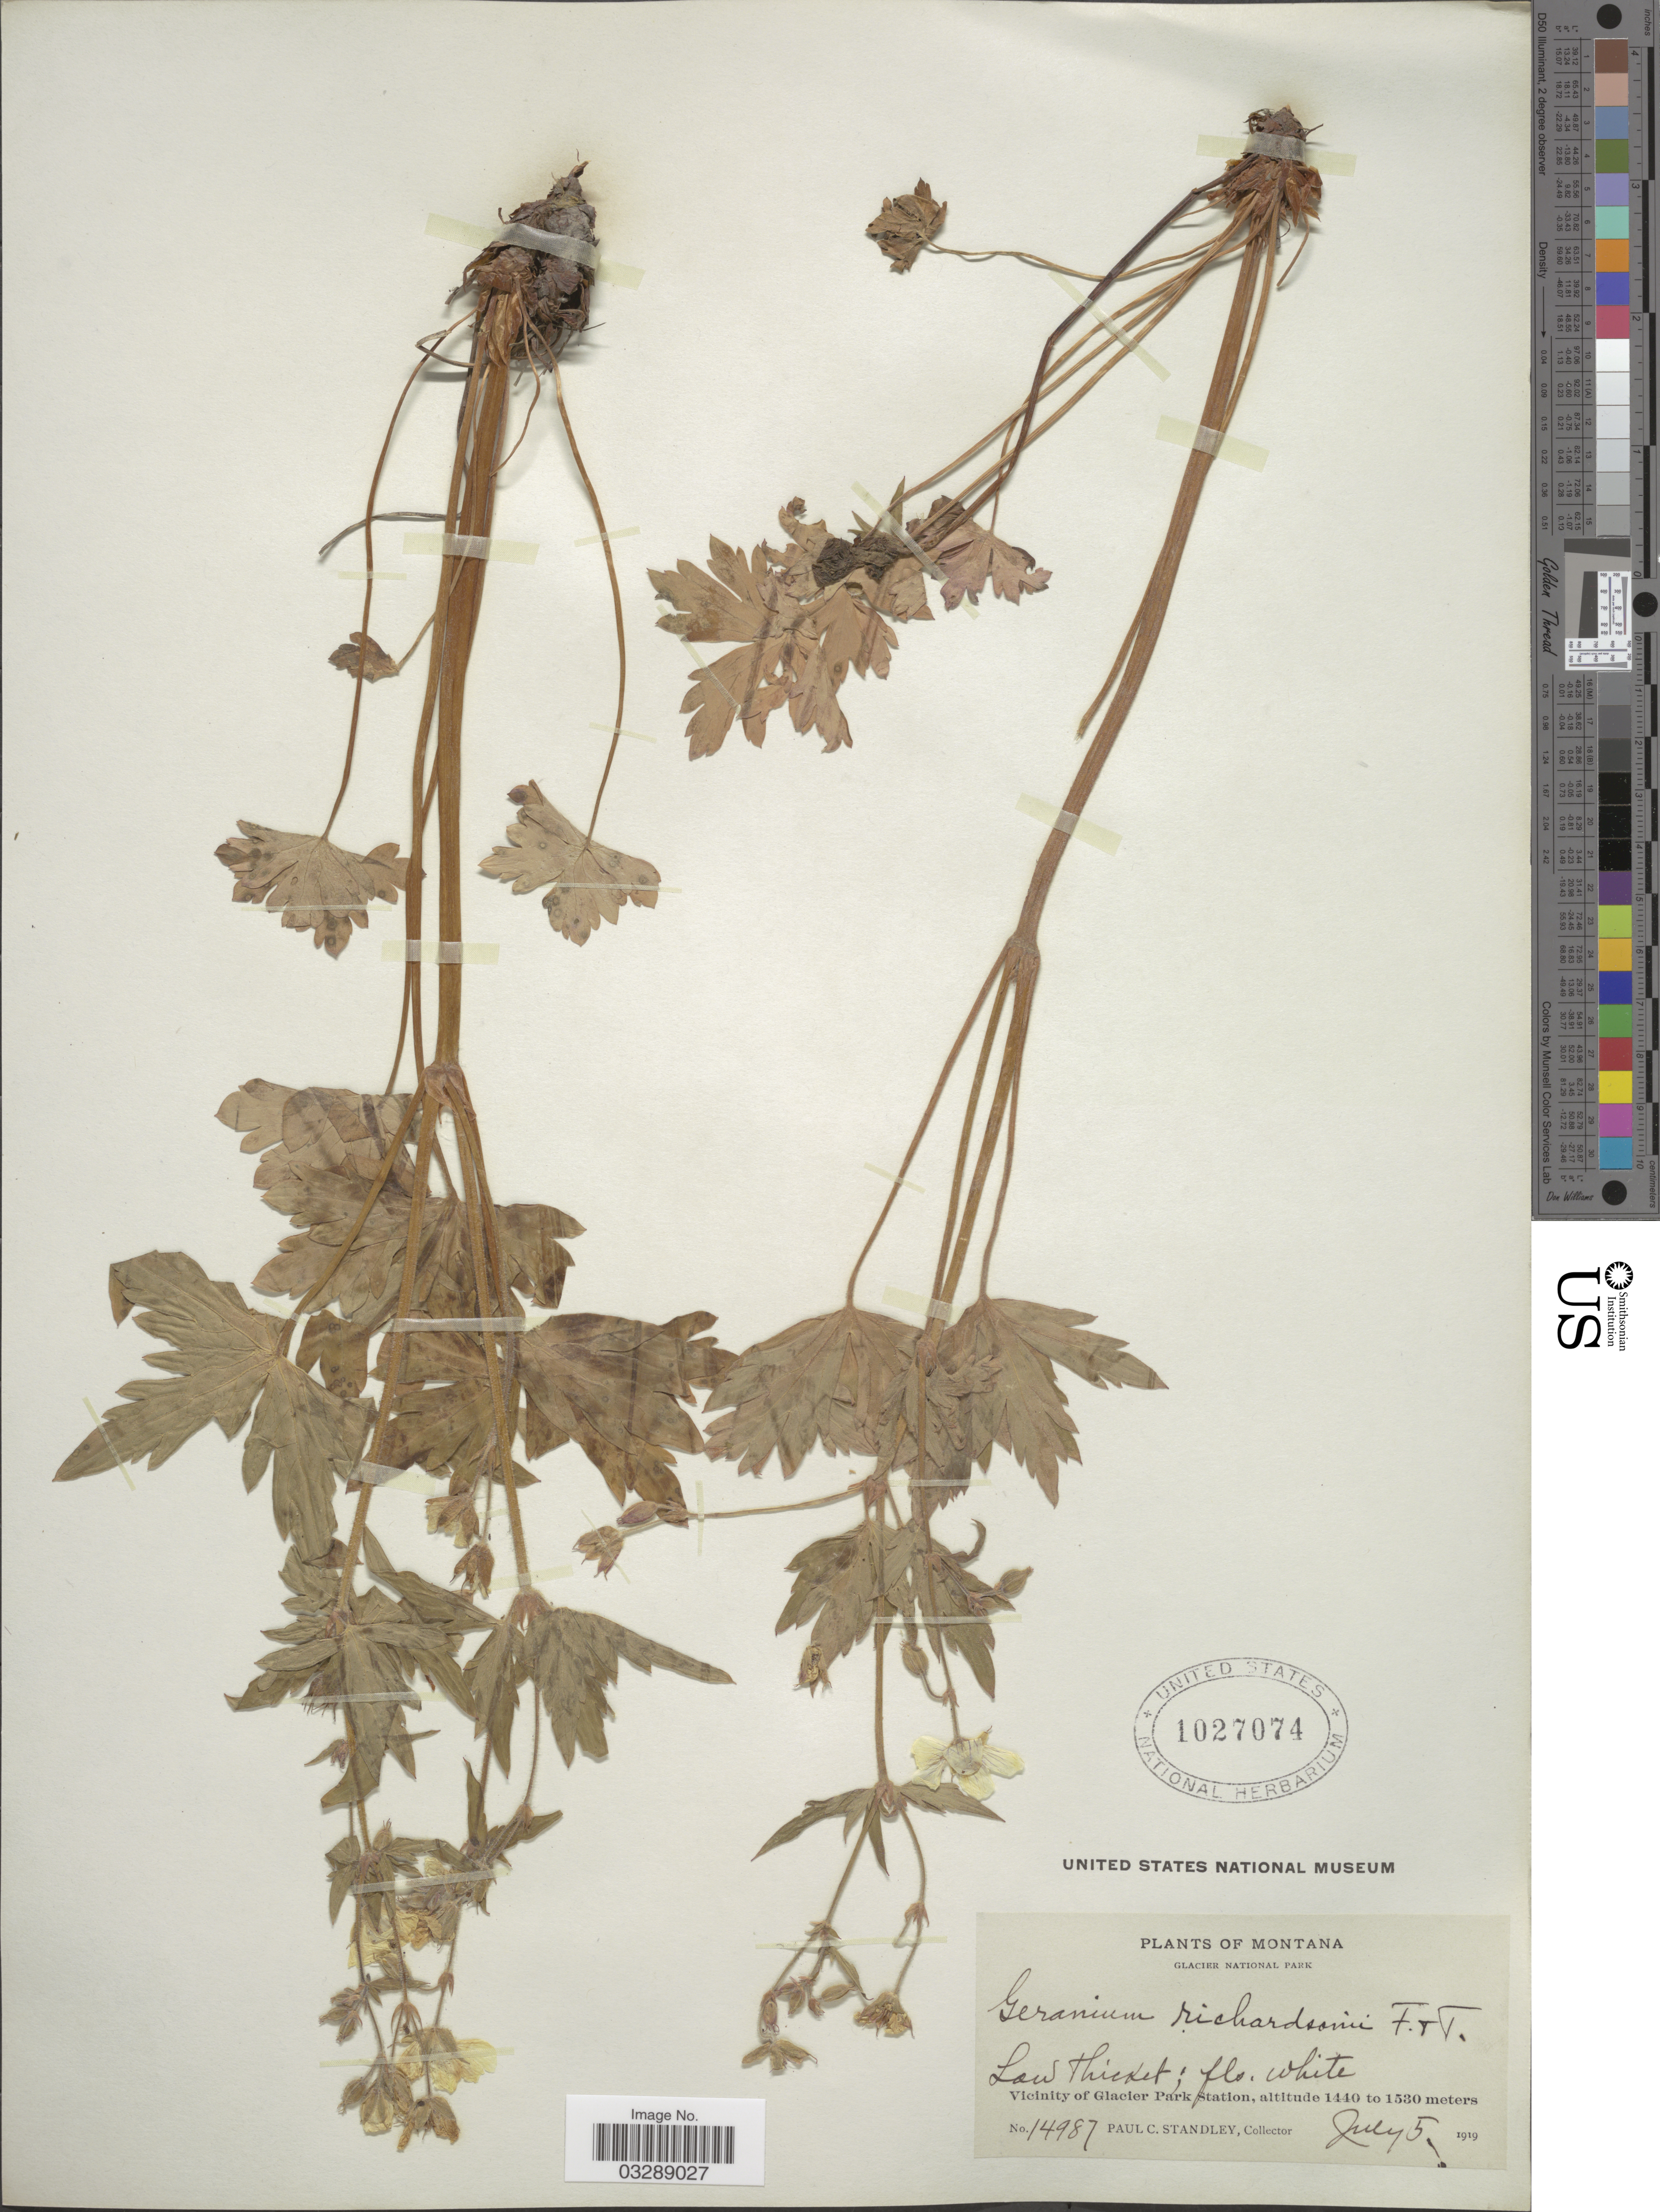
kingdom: Plantae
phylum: Tracheophyta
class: Magnoliopsida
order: Geraniales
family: Geraniaceae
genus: Geranium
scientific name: Geranium richardsonii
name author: Fisch. & Trautv.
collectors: P. C. Standley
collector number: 14987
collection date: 1919-07-05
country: United States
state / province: Montana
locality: Glacier National Park. Vicinity of Glacier Park Station.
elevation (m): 1440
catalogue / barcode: US 1027074